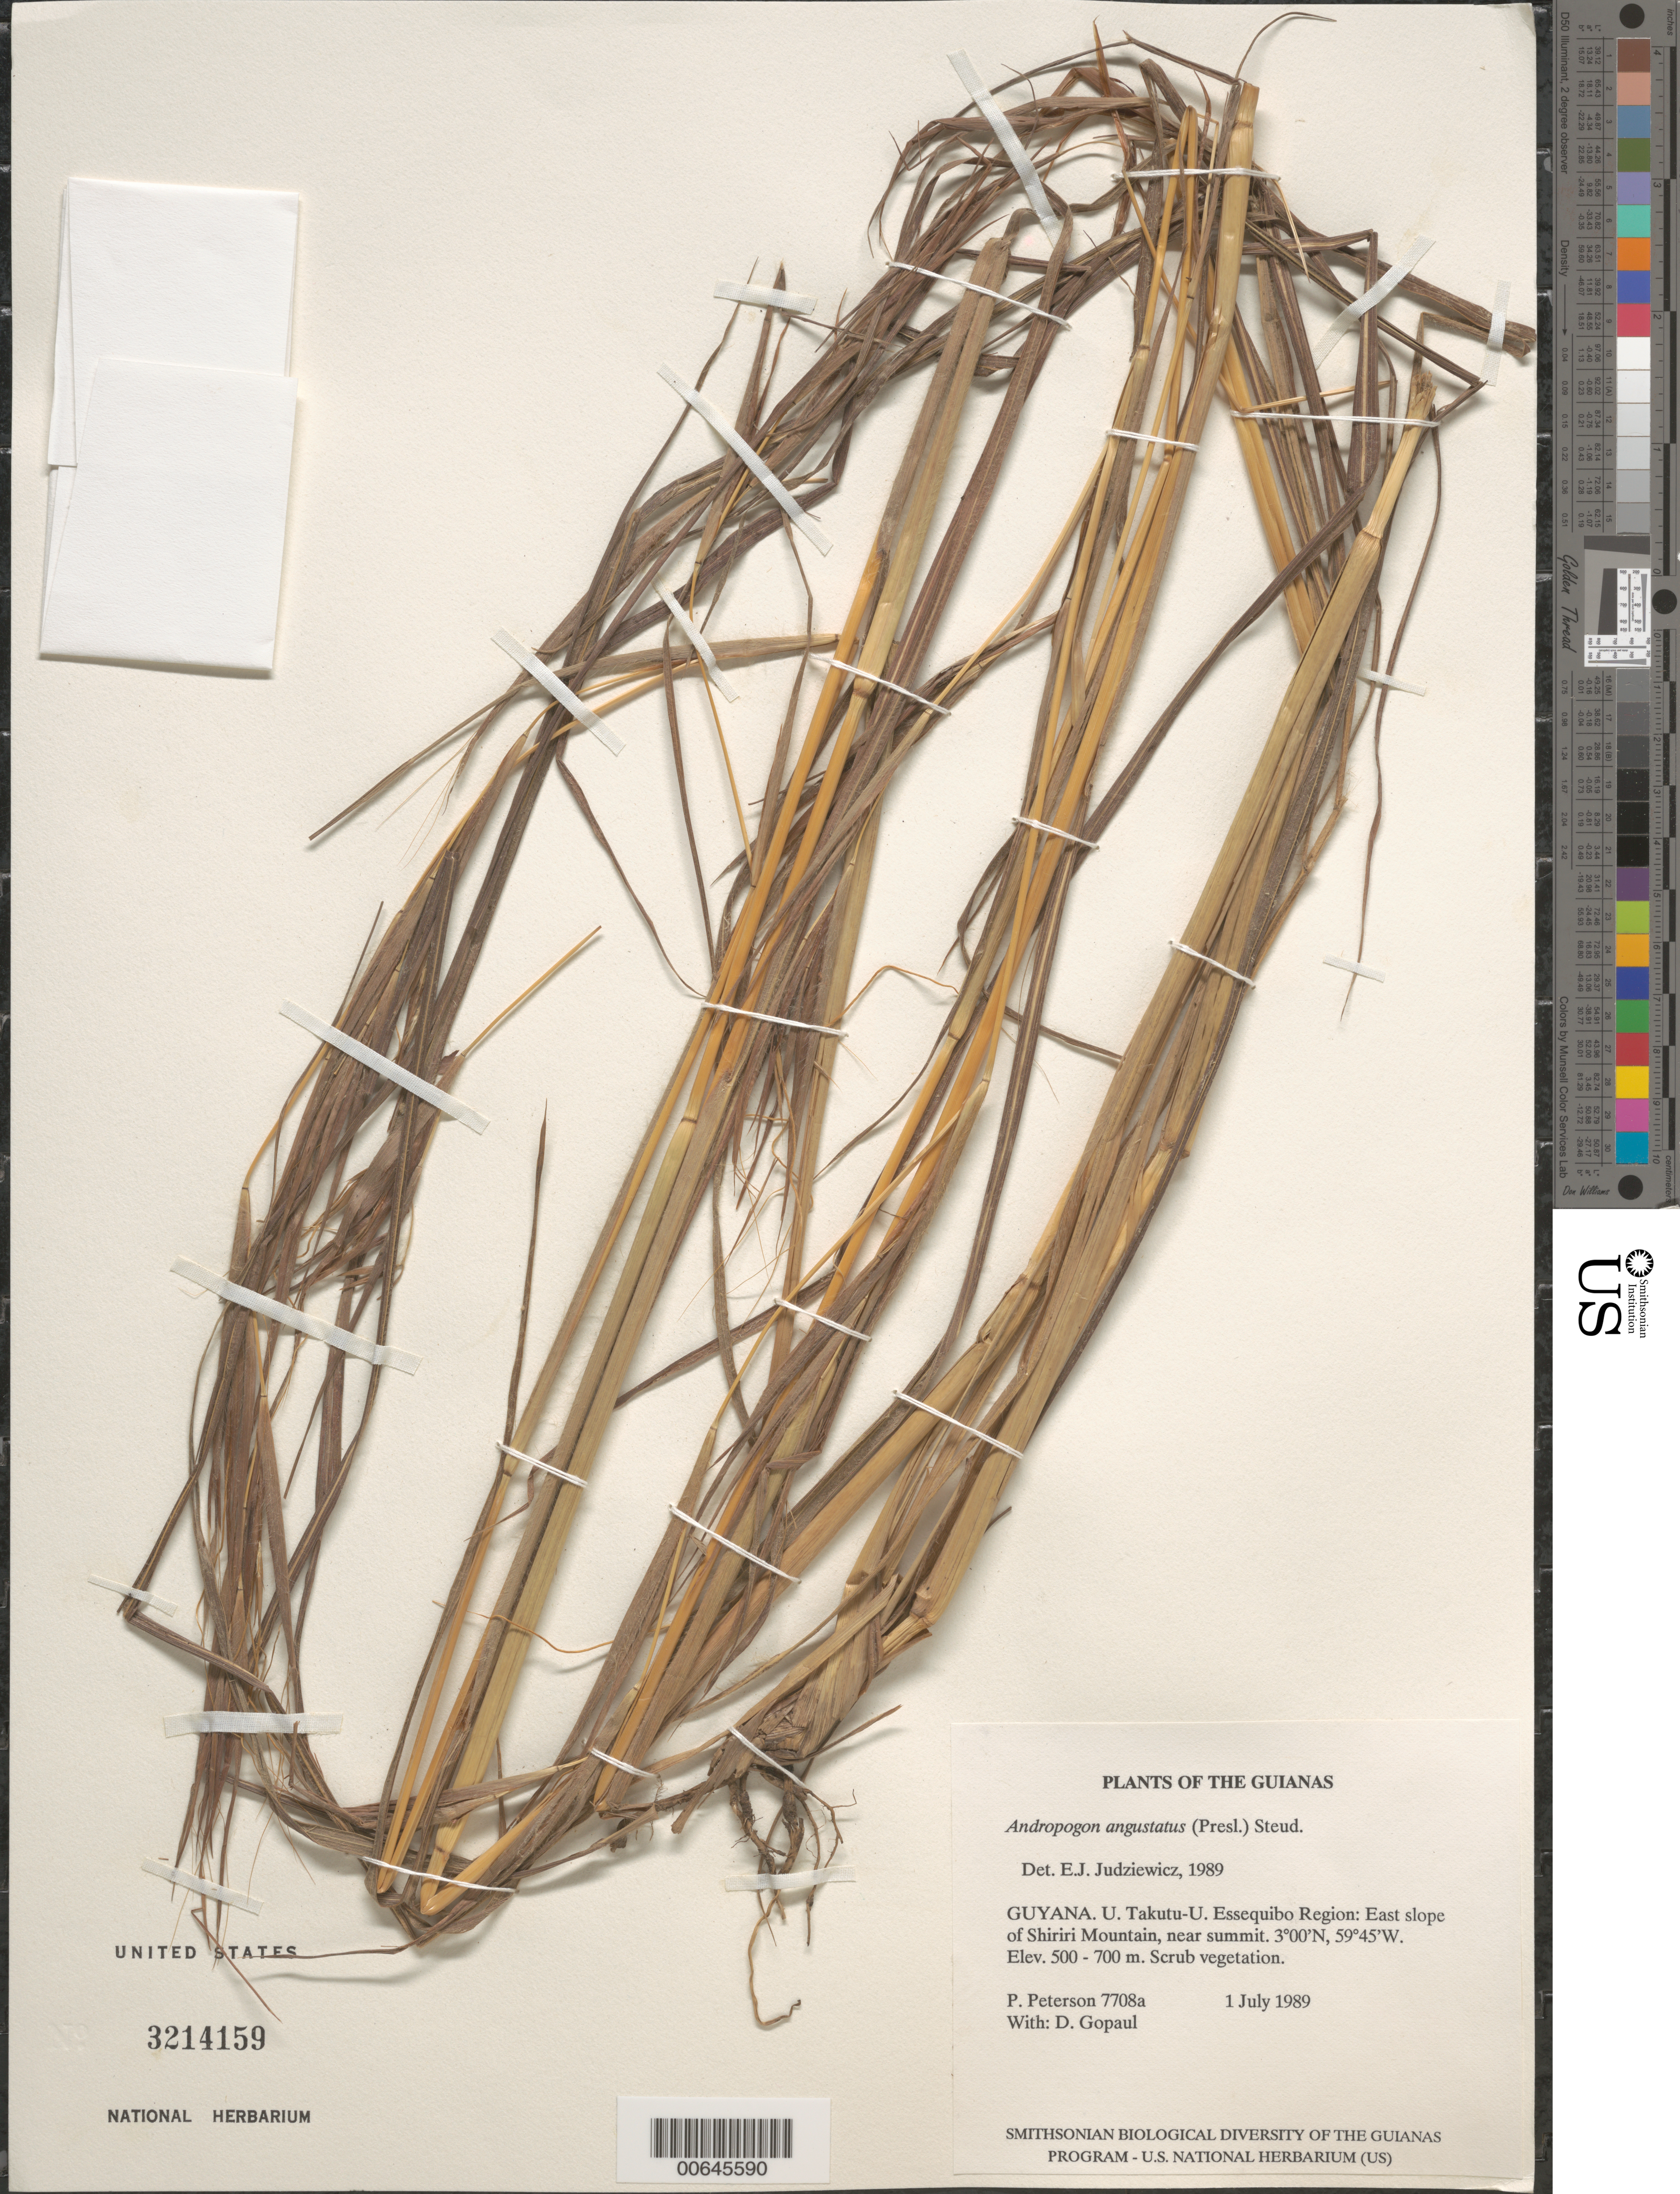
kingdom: Plantae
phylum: Tracheophyta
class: Liliopsida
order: Poales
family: Poaceae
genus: Andropogon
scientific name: Andropogon angustatus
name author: (J. Presl) Steud.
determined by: Judziewicz, E. J.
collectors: P. M. Peterson & D. Gopaul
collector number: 7708 a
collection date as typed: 1 July 1989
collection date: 1989-07-01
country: Guyana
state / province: U. Takutu-U. Essequibo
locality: East slope of Shiriri Mountain, near summit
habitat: Scrub vegetation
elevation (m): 500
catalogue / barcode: US 3214159